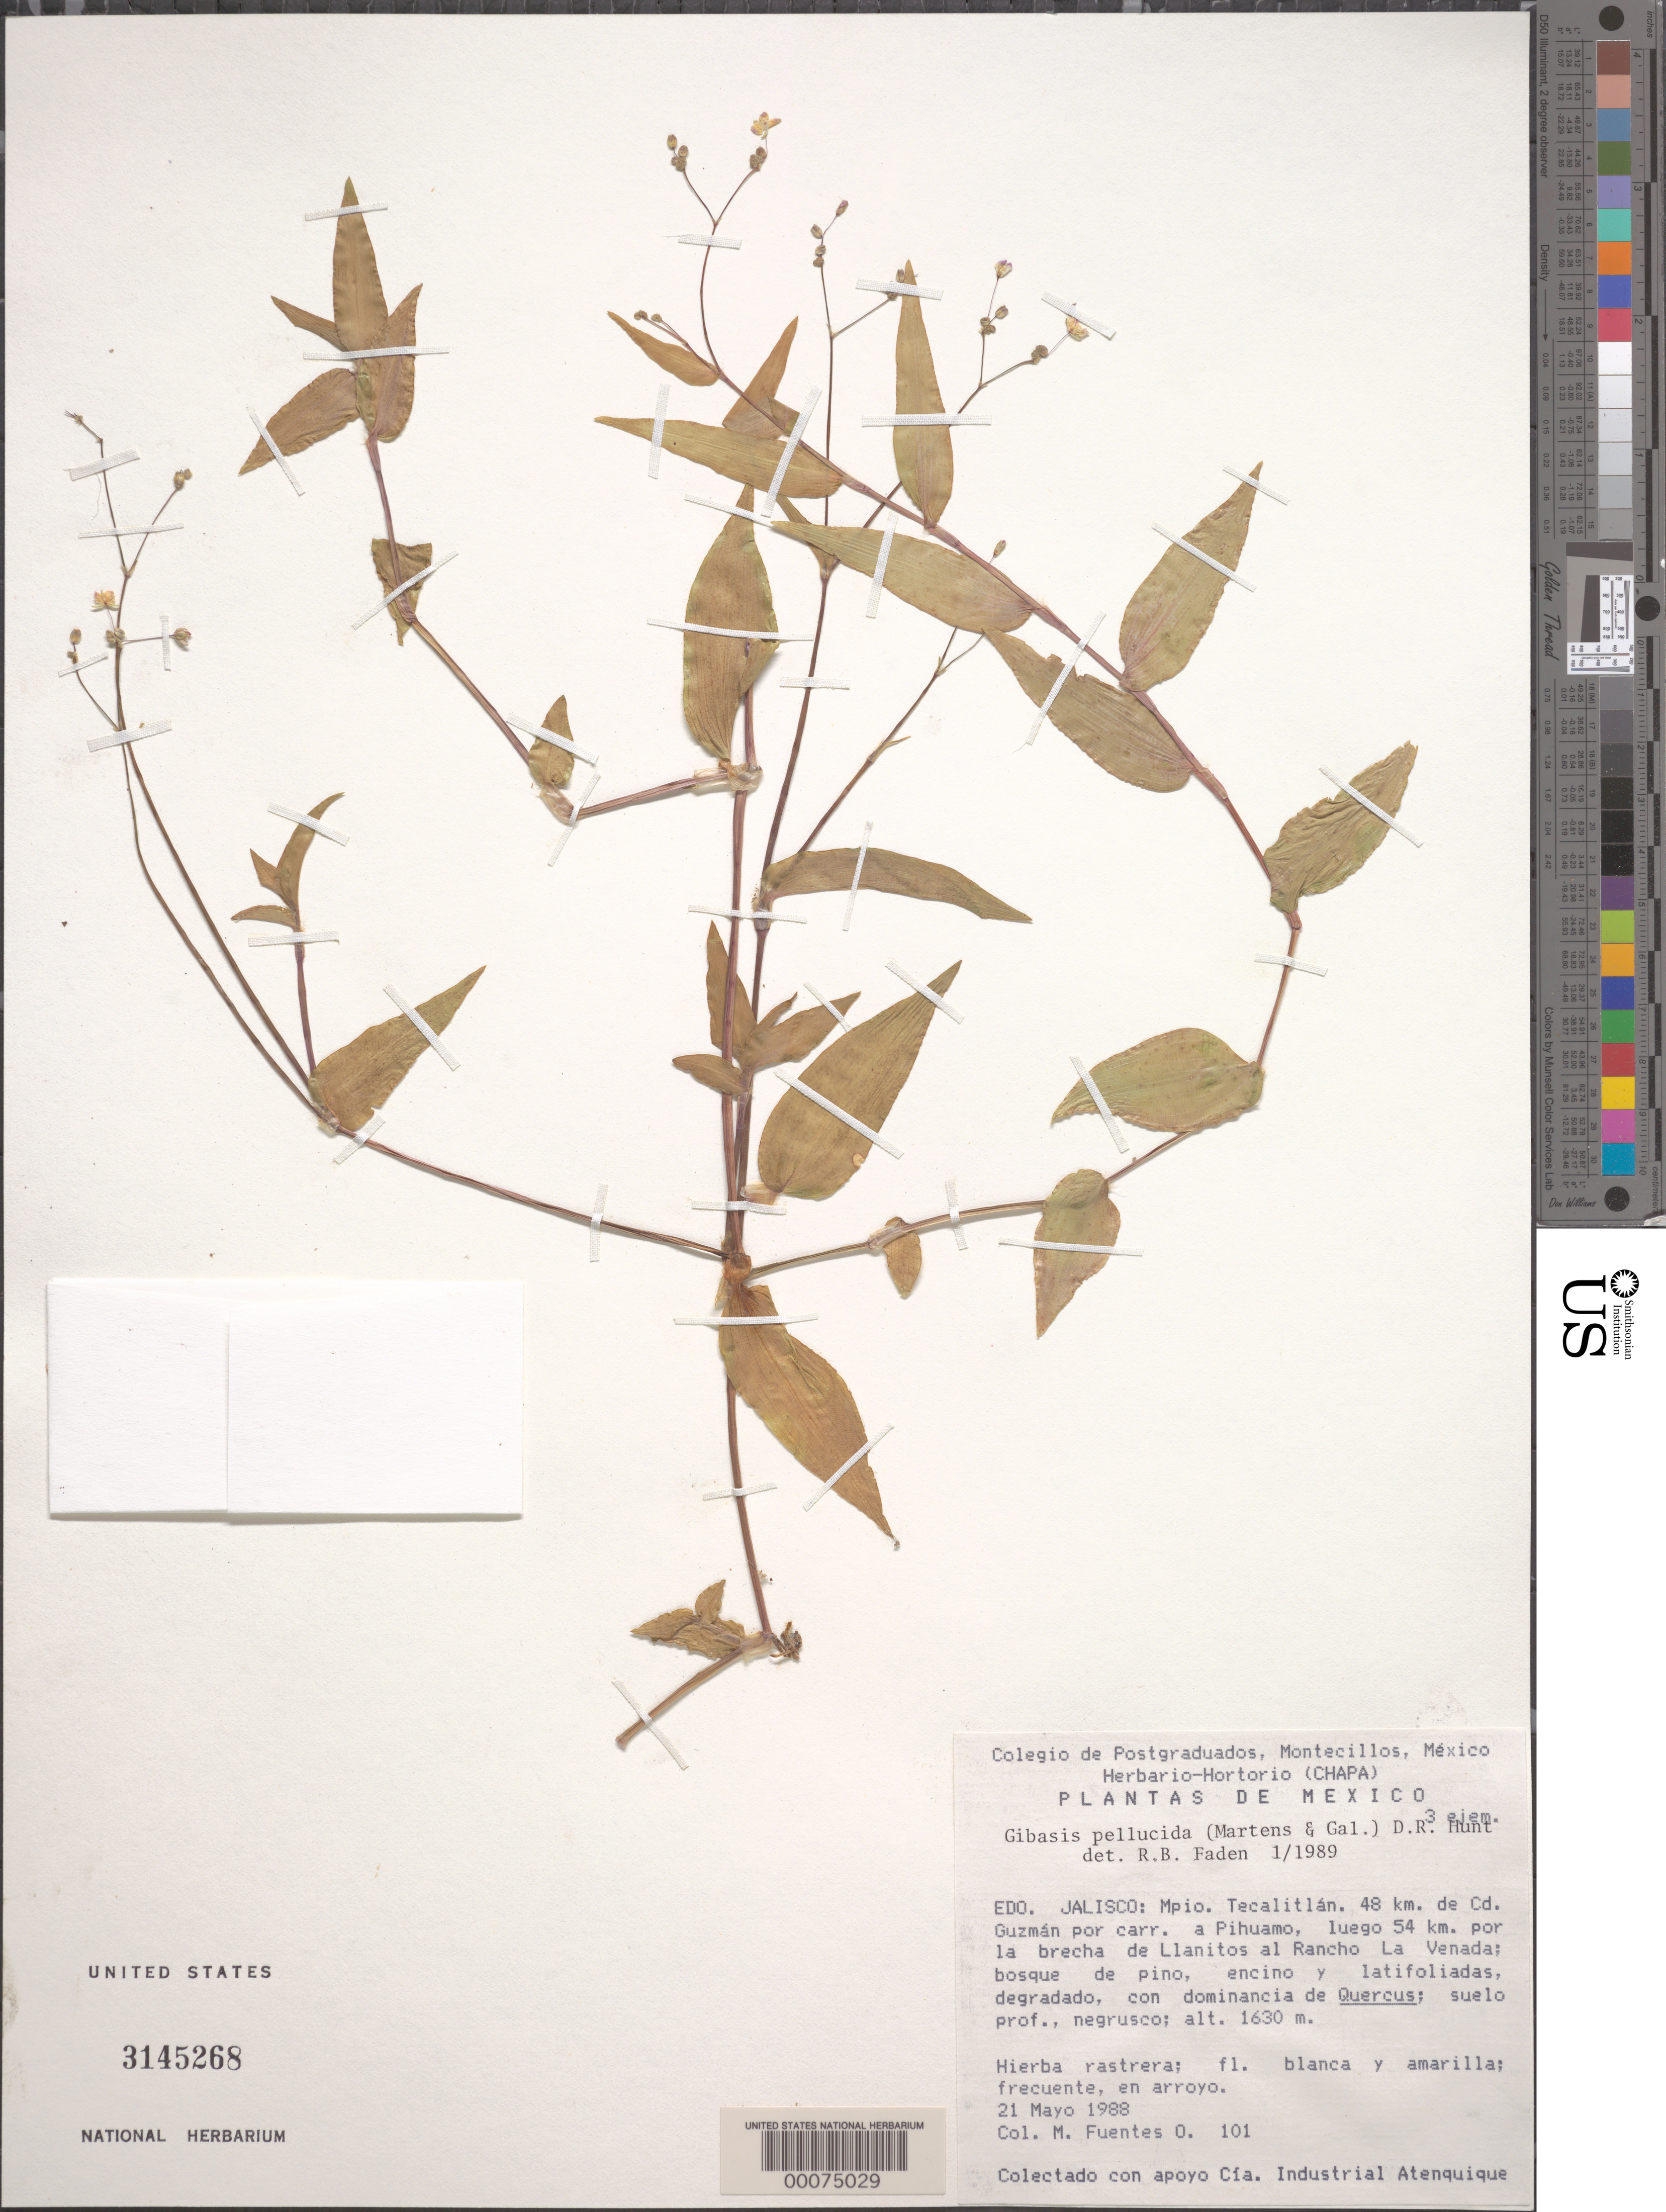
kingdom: Plantae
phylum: Tracheophyta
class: Liliopsida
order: Commelinales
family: Commelinaceae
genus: Gibasis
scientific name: Gibasis pellucida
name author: (M. Martens & Galeotti) D.R. Hunt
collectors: M. Fuentes O.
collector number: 101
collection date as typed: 21 May 1988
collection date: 1988-05-21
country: Mexico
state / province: Jalisco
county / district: Tecalitlán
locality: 48 km de Cd. Guzman por carr. a Pihuamo, luego 54 km por la brecha de Llanitos al Rancho La Venada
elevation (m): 1630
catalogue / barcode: US 3145268